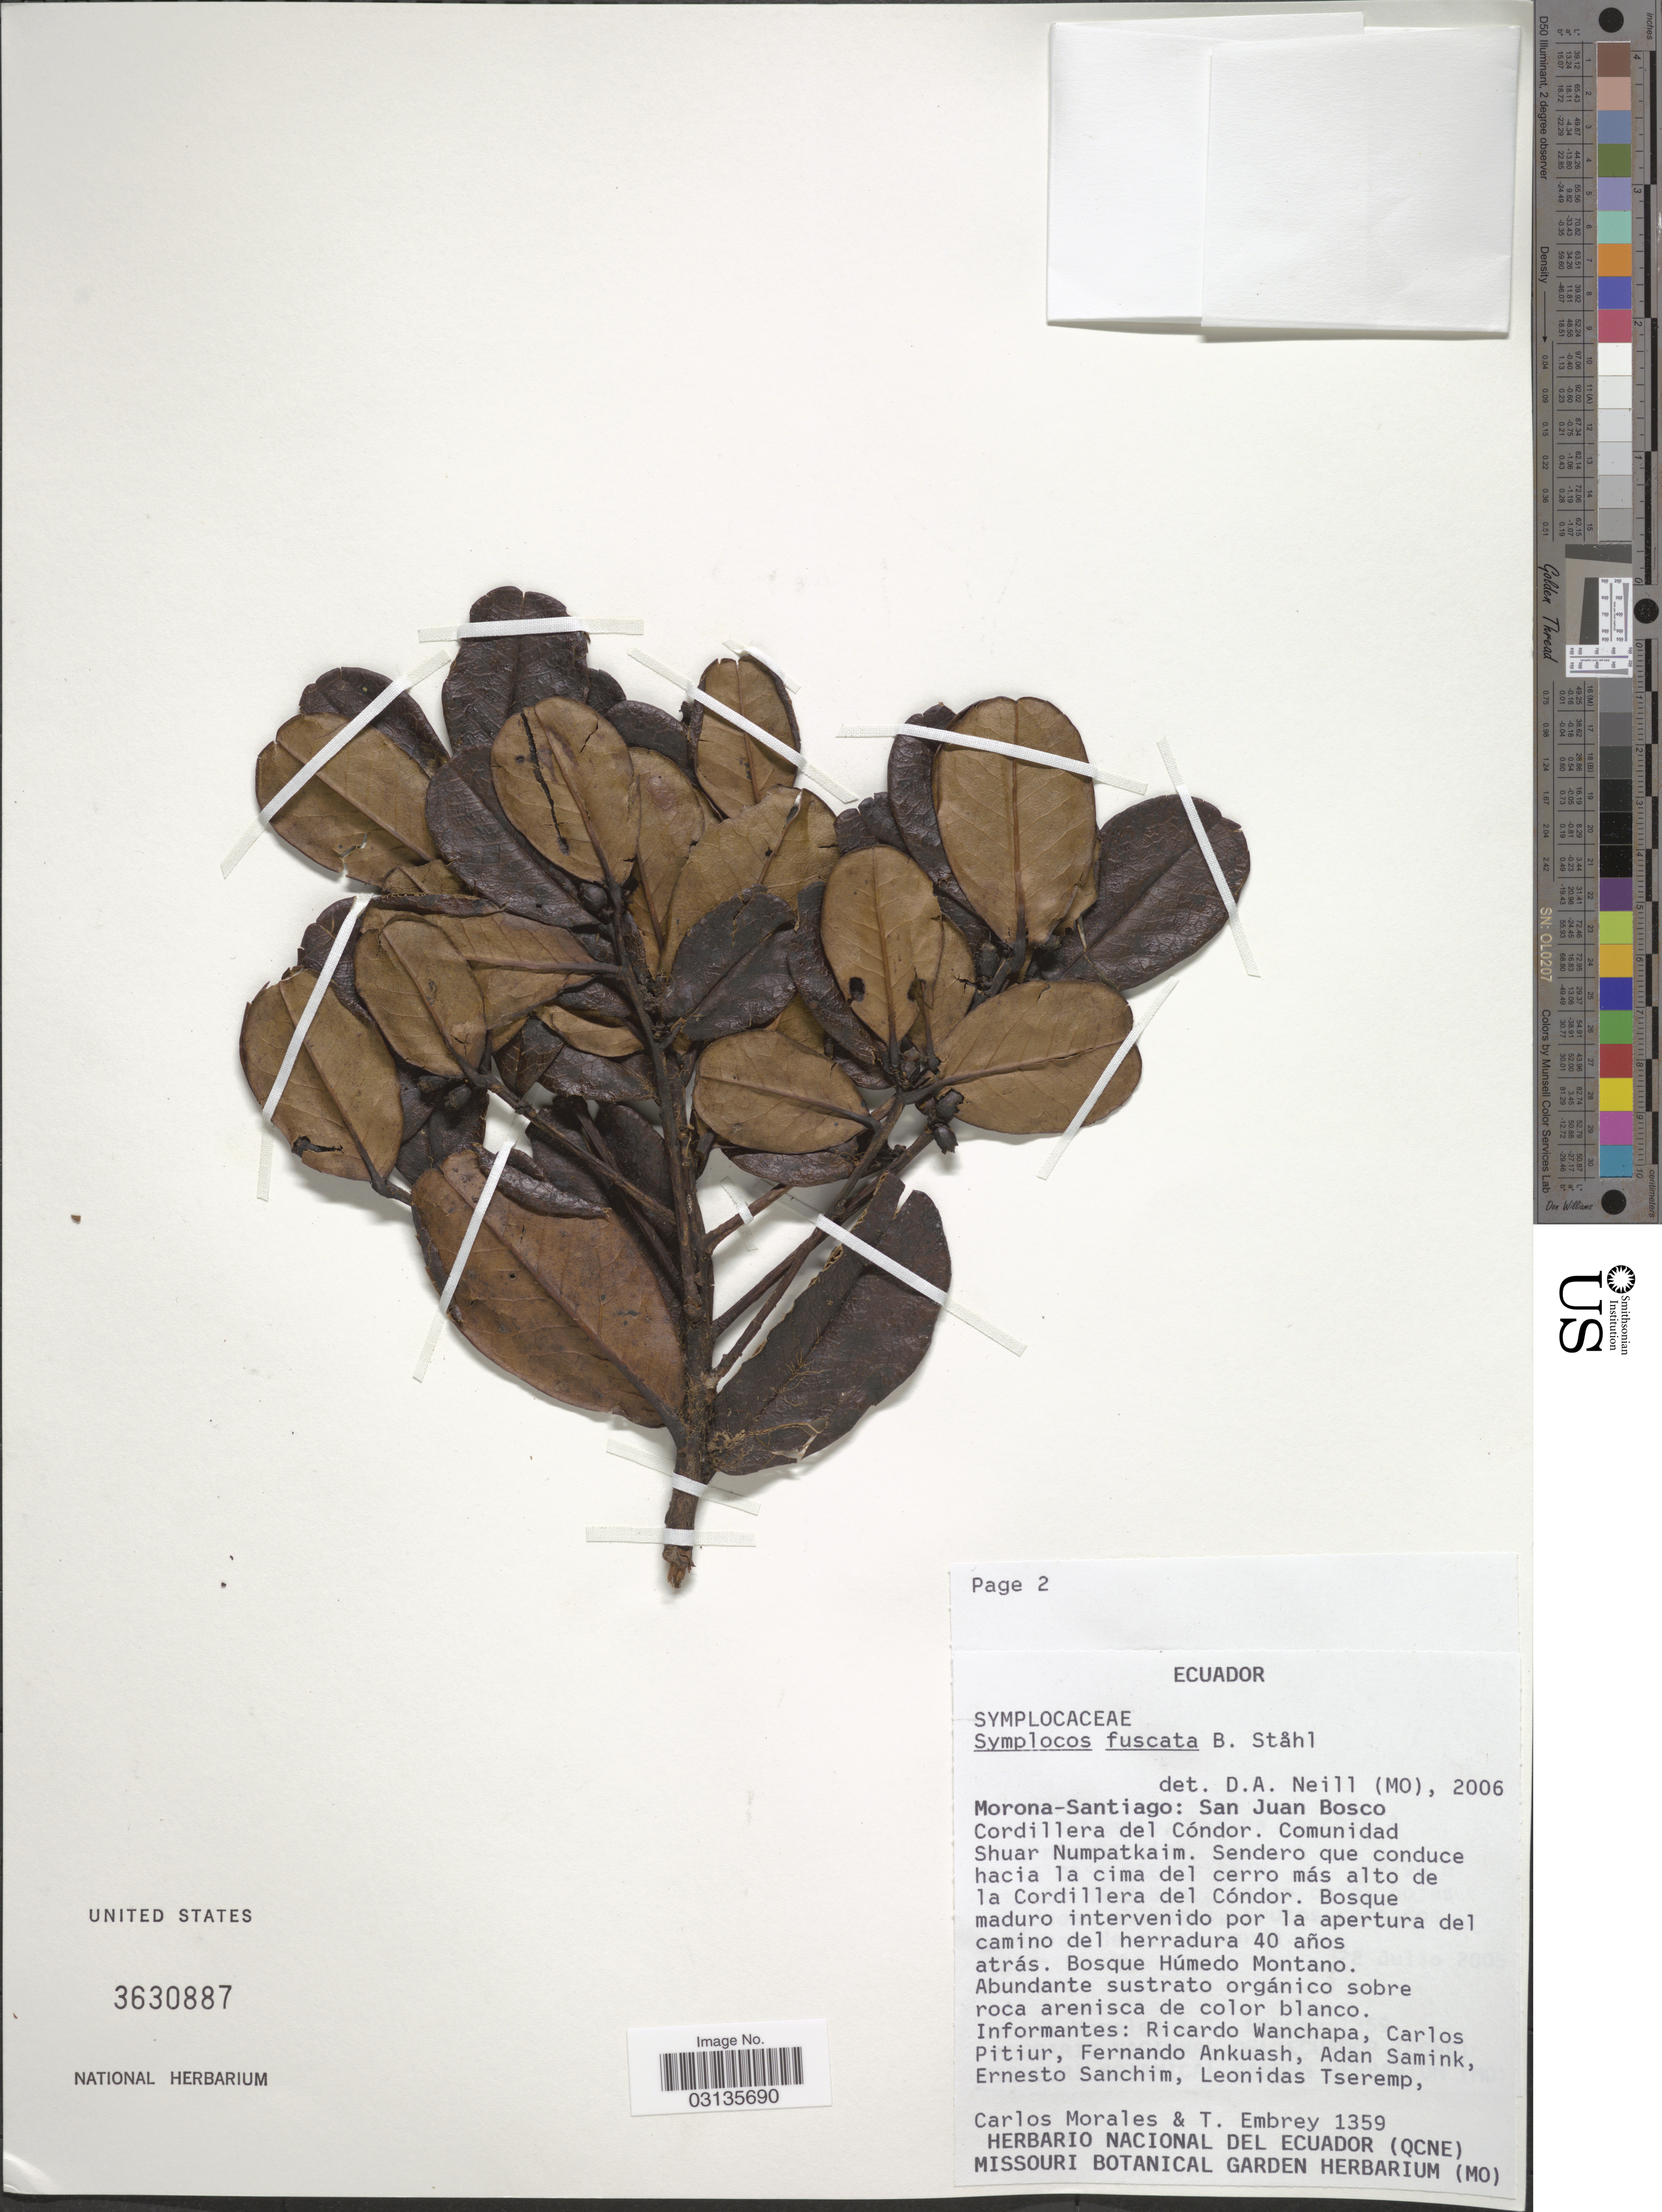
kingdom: Plantae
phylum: Tracheophyta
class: Magnoliopsida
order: Ericales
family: Symplocaceae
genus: Symplocos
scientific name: Symplocos fuscata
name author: B. Ståhl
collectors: C. Morales & T. Embrey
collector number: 1359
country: Ecuador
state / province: Morona-Santiago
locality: San Juan Bosco. Cordillera del Cóndor. Comunidad Shuar Numpatkaim. Sendero que conduce hacia la cima del cerro más alto de la Cordillera del Cóndor.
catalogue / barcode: US 3630887